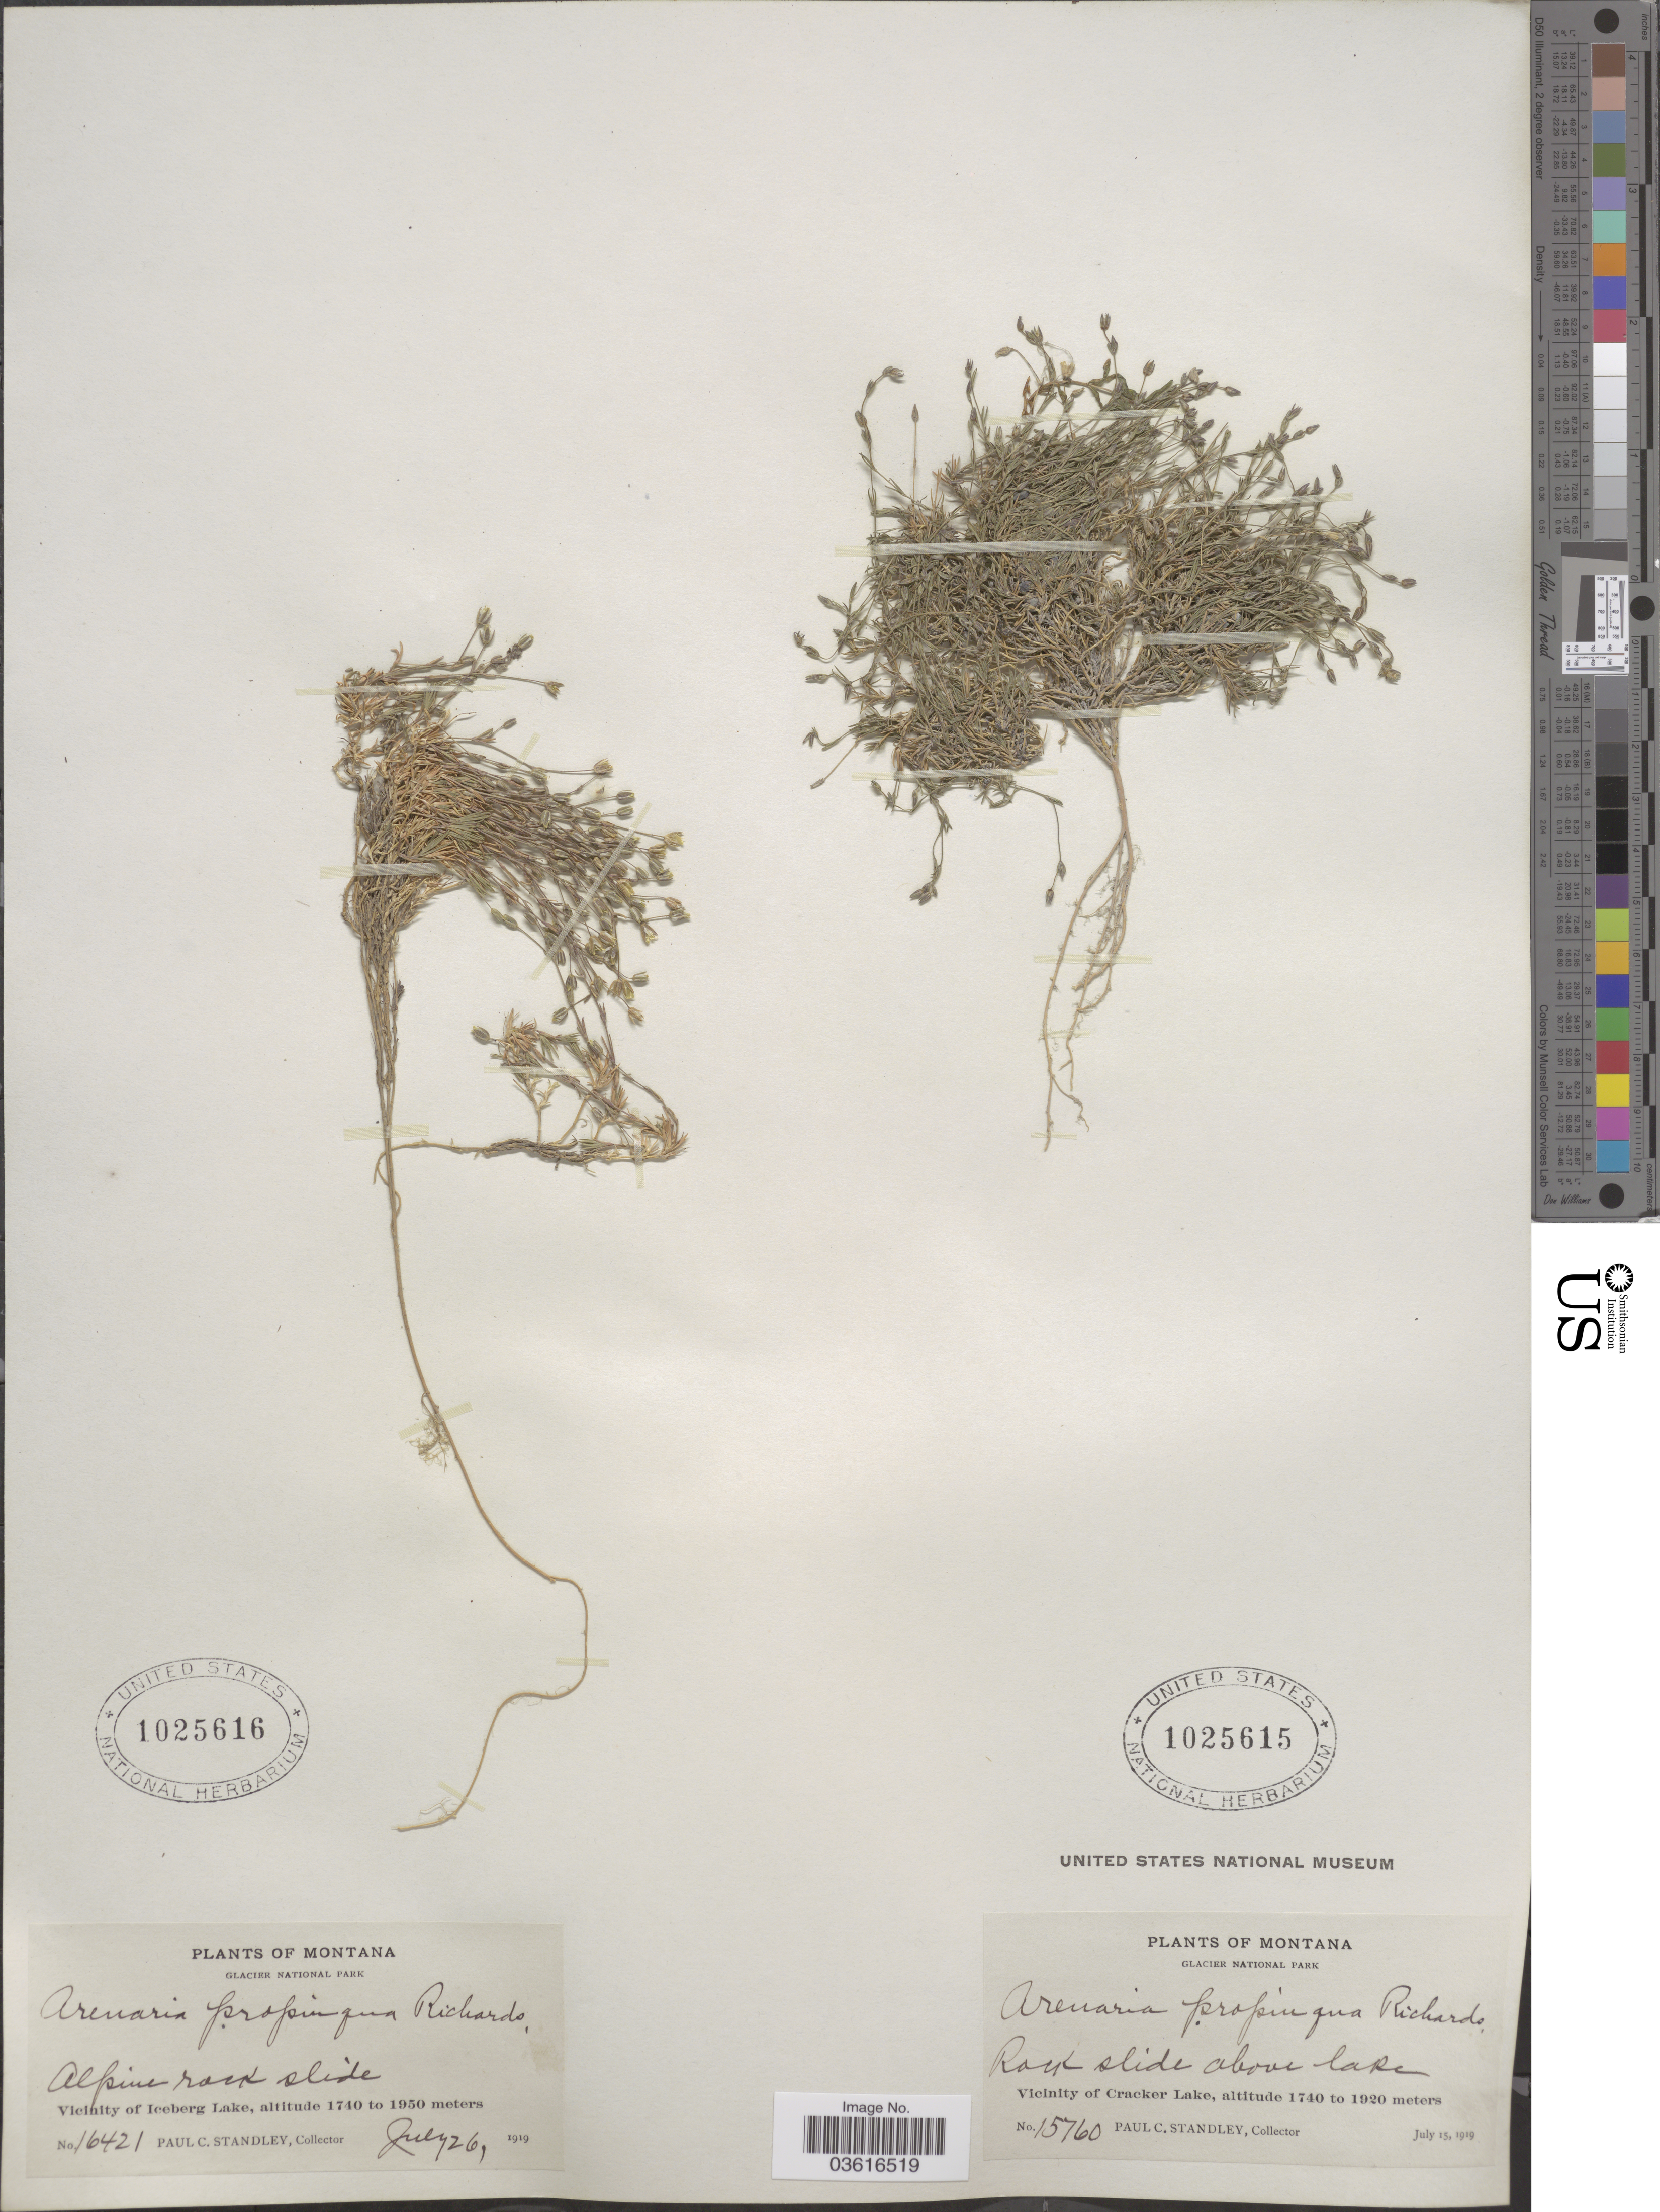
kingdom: Plantae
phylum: Tracheophyta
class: Magnoliopsida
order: Caryophyllales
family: Caryophyllaceae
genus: Minuartia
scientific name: Minuartia propinqua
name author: (Richardson) House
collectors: P. C. Standley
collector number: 15760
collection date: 1919-07-15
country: United States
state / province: Montana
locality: Glacier National Park. Rock slide above lake. Vicinity of Cracker Lake.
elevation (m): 1740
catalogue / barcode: US 1025615